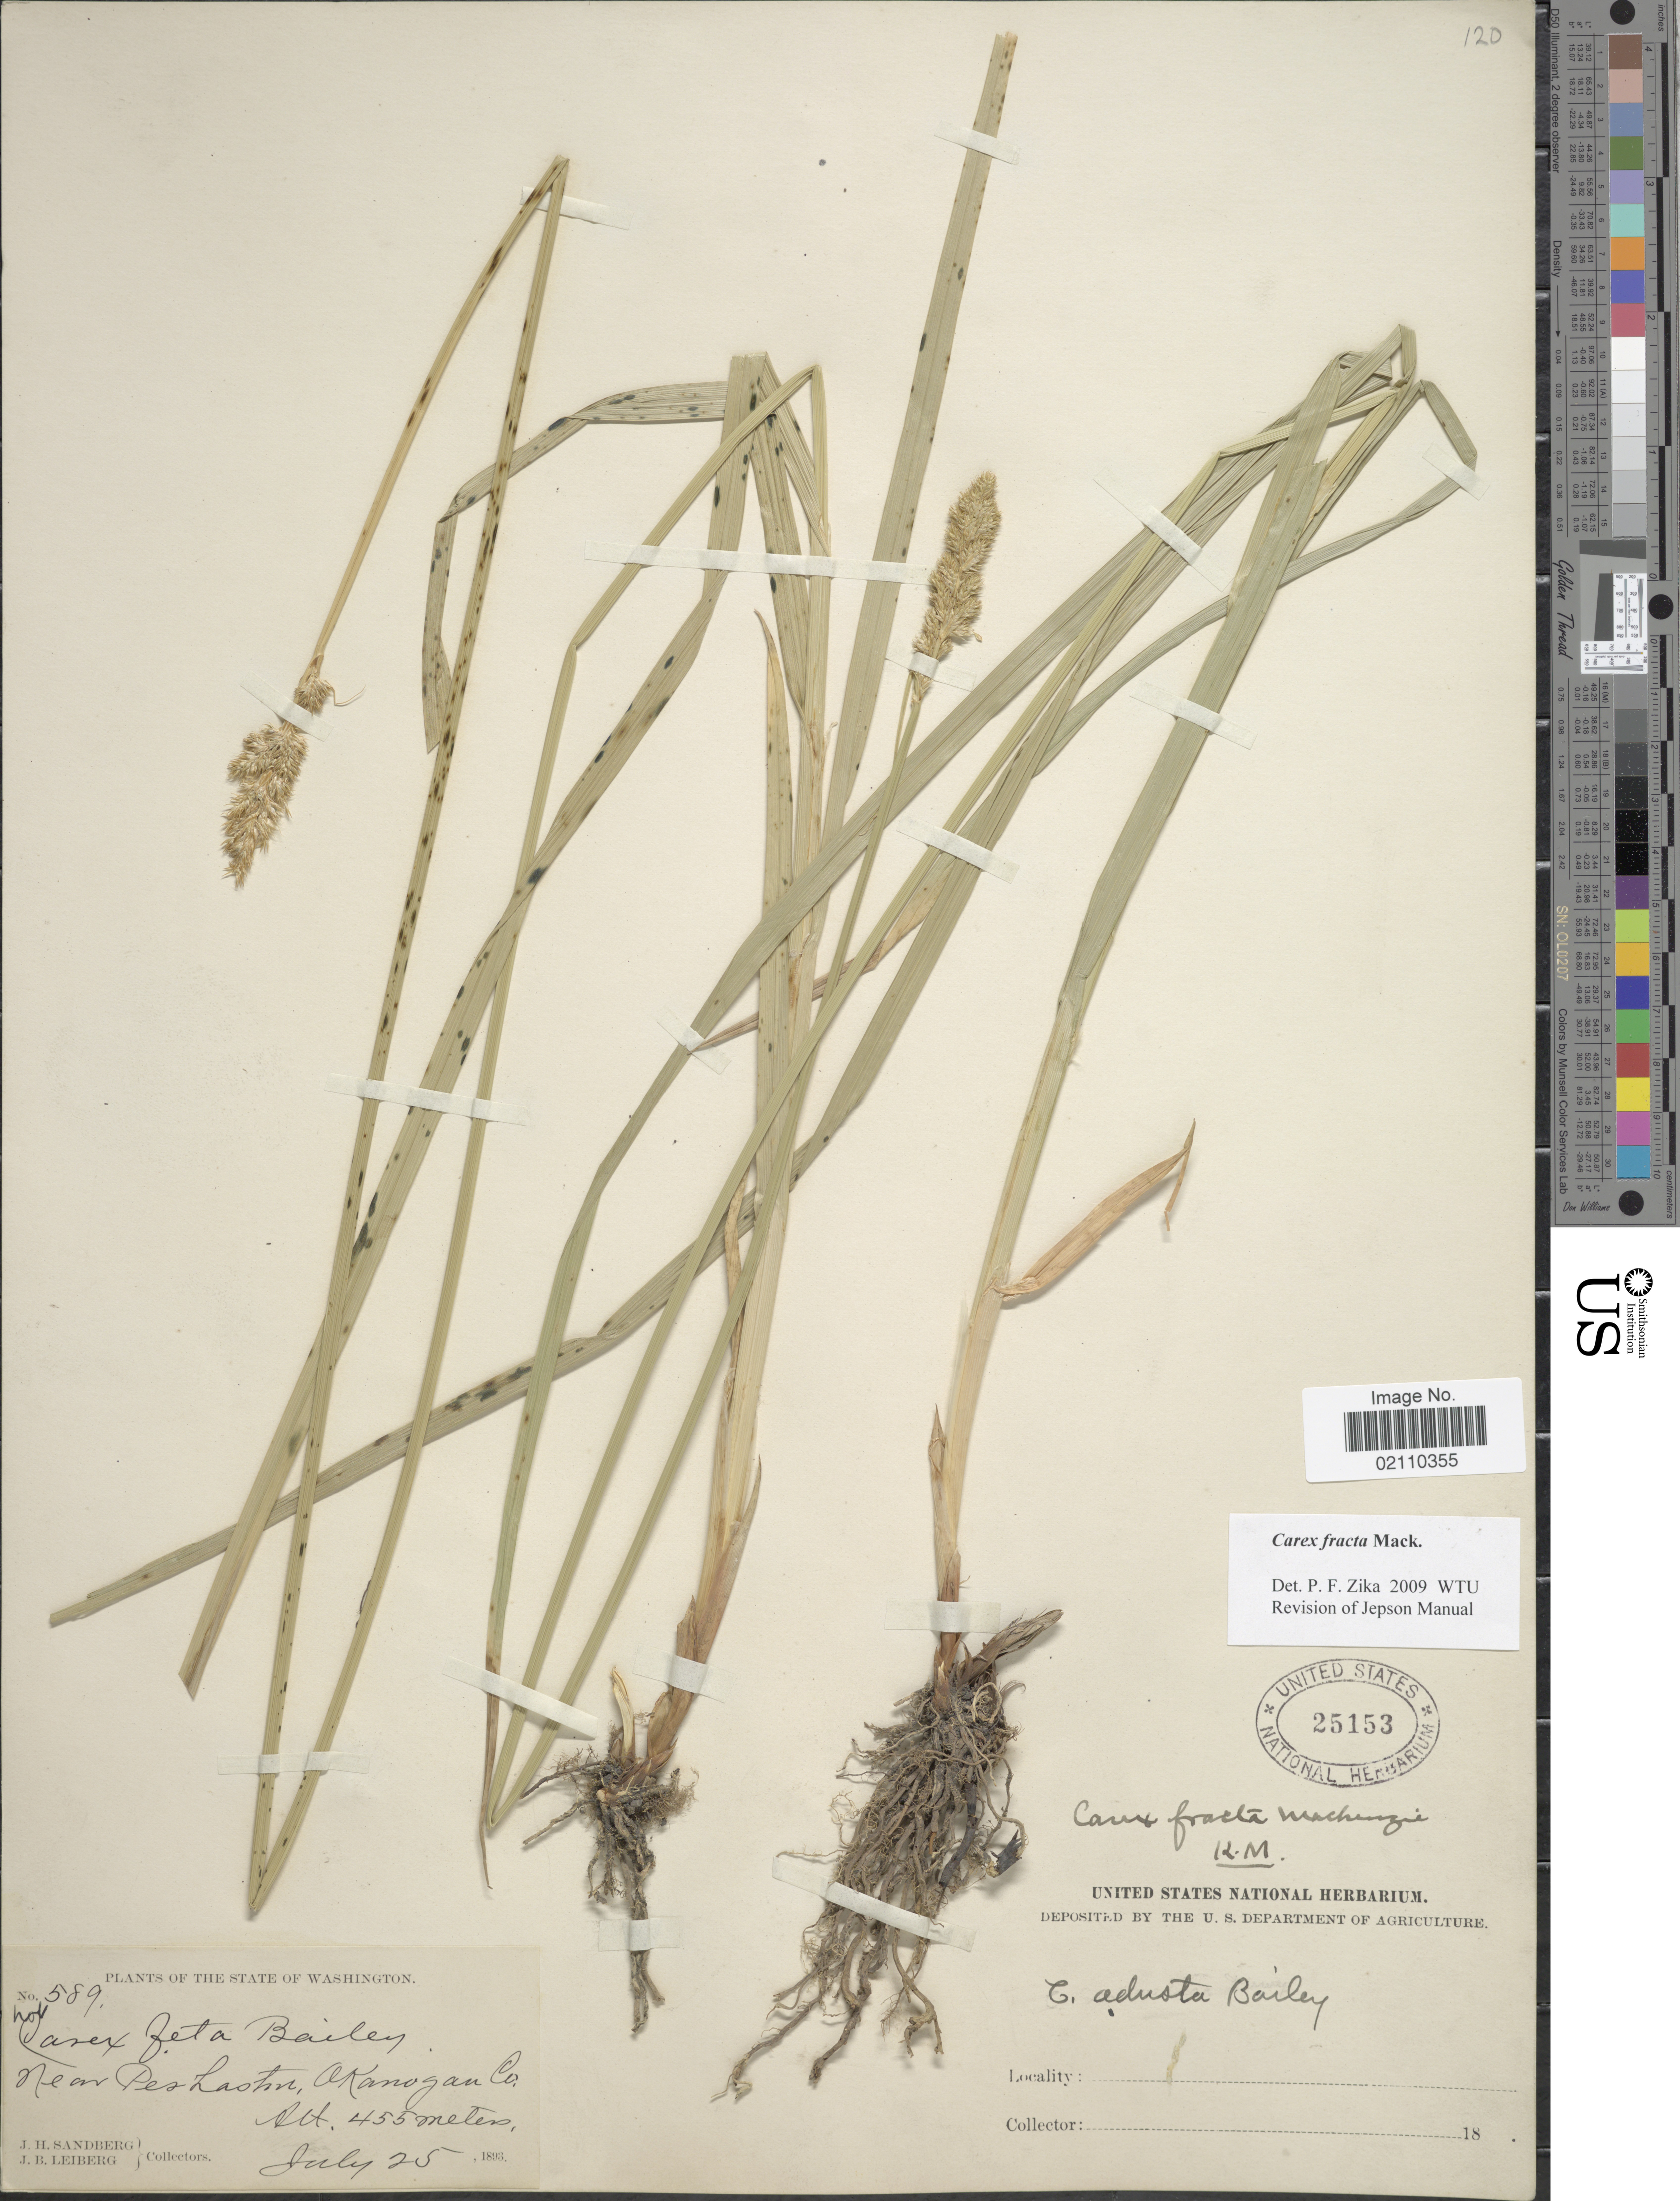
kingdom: Plantae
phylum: Tracheophyta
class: Liliopsida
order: Poales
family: Cyperaceae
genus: Carex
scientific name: Carex fracta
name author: Mack.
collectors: J. H. Sandberg & J. B. Leiberg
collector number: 589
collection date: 1893-07-25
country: United States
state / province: Washington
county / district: Okanogan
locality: Near Peshastin, Okanogan Co.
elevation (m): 455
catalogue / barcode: US 25153